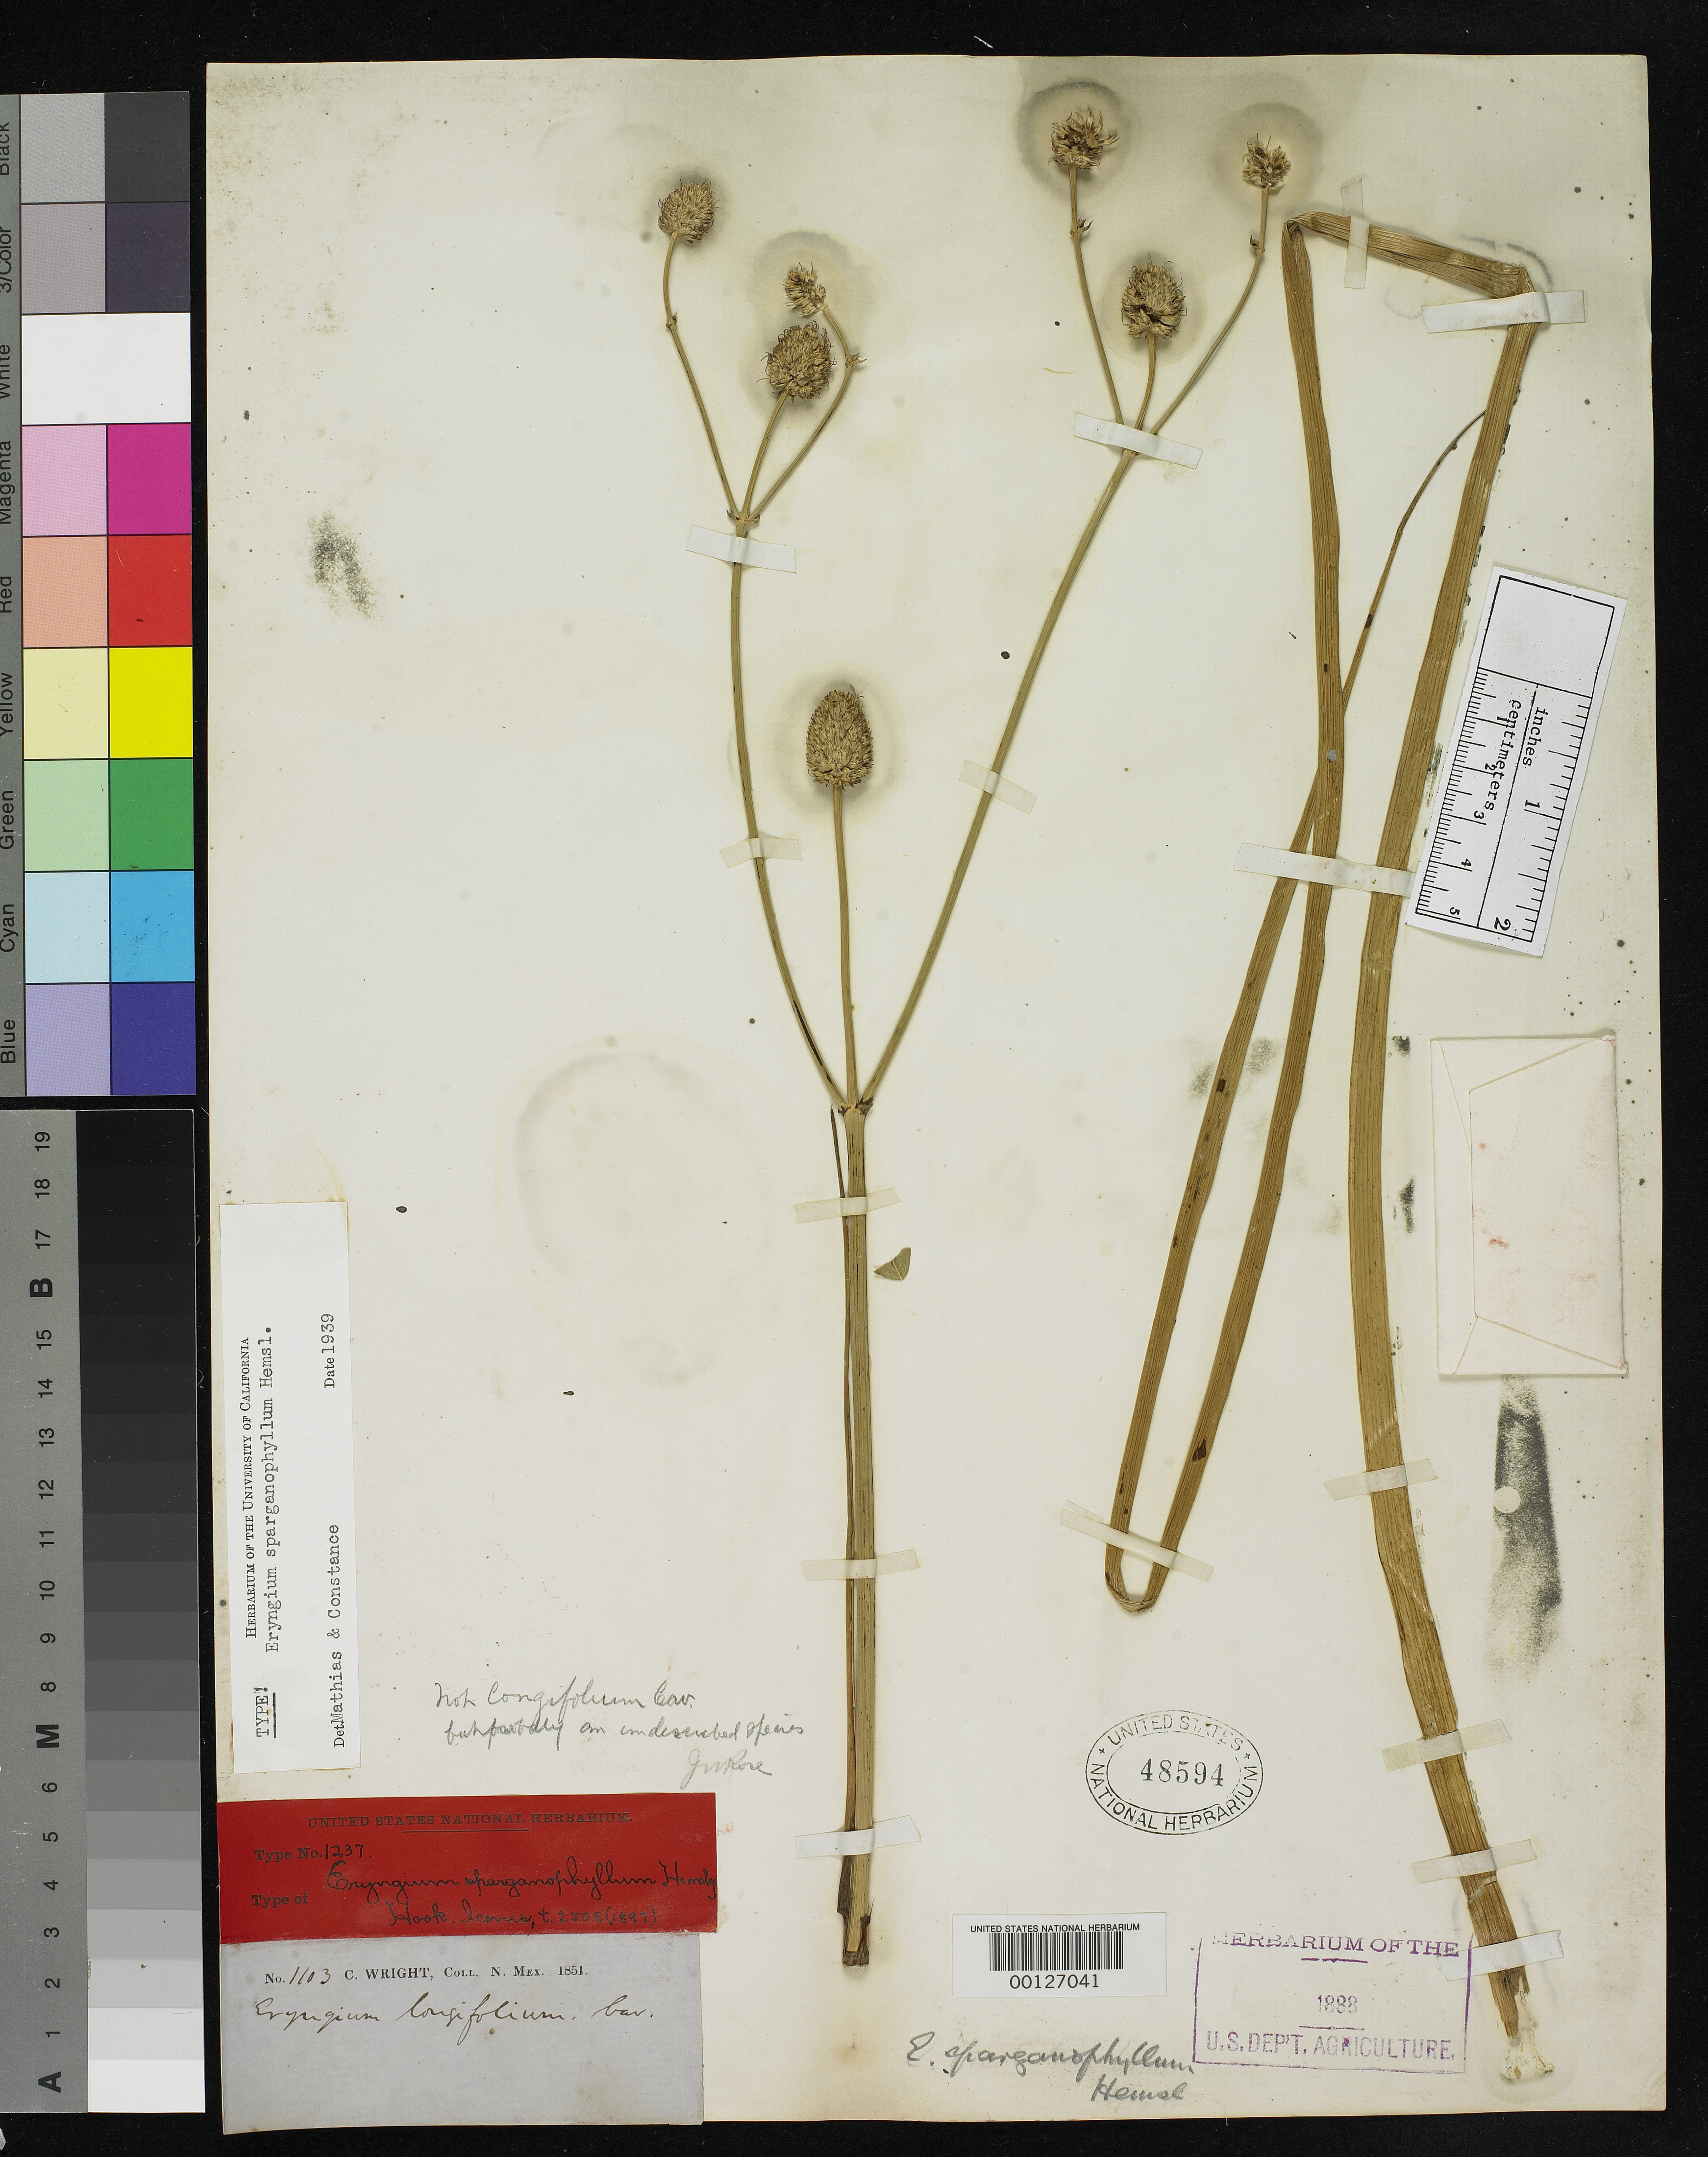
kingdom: Plantae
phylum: Tracheophyta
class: Magnoliopsida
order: Apiales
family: Apiaceae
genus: Eryngium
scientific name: Eryngium sparganophyllum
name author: Hemsl. in Hook. f.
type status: Isotype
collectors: C. Wright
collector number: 1103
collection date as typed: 1851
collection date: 1851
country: United States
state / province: New Mexico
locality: Las Playas Springs, near Sierra de las Animas.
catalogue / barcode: US 48594